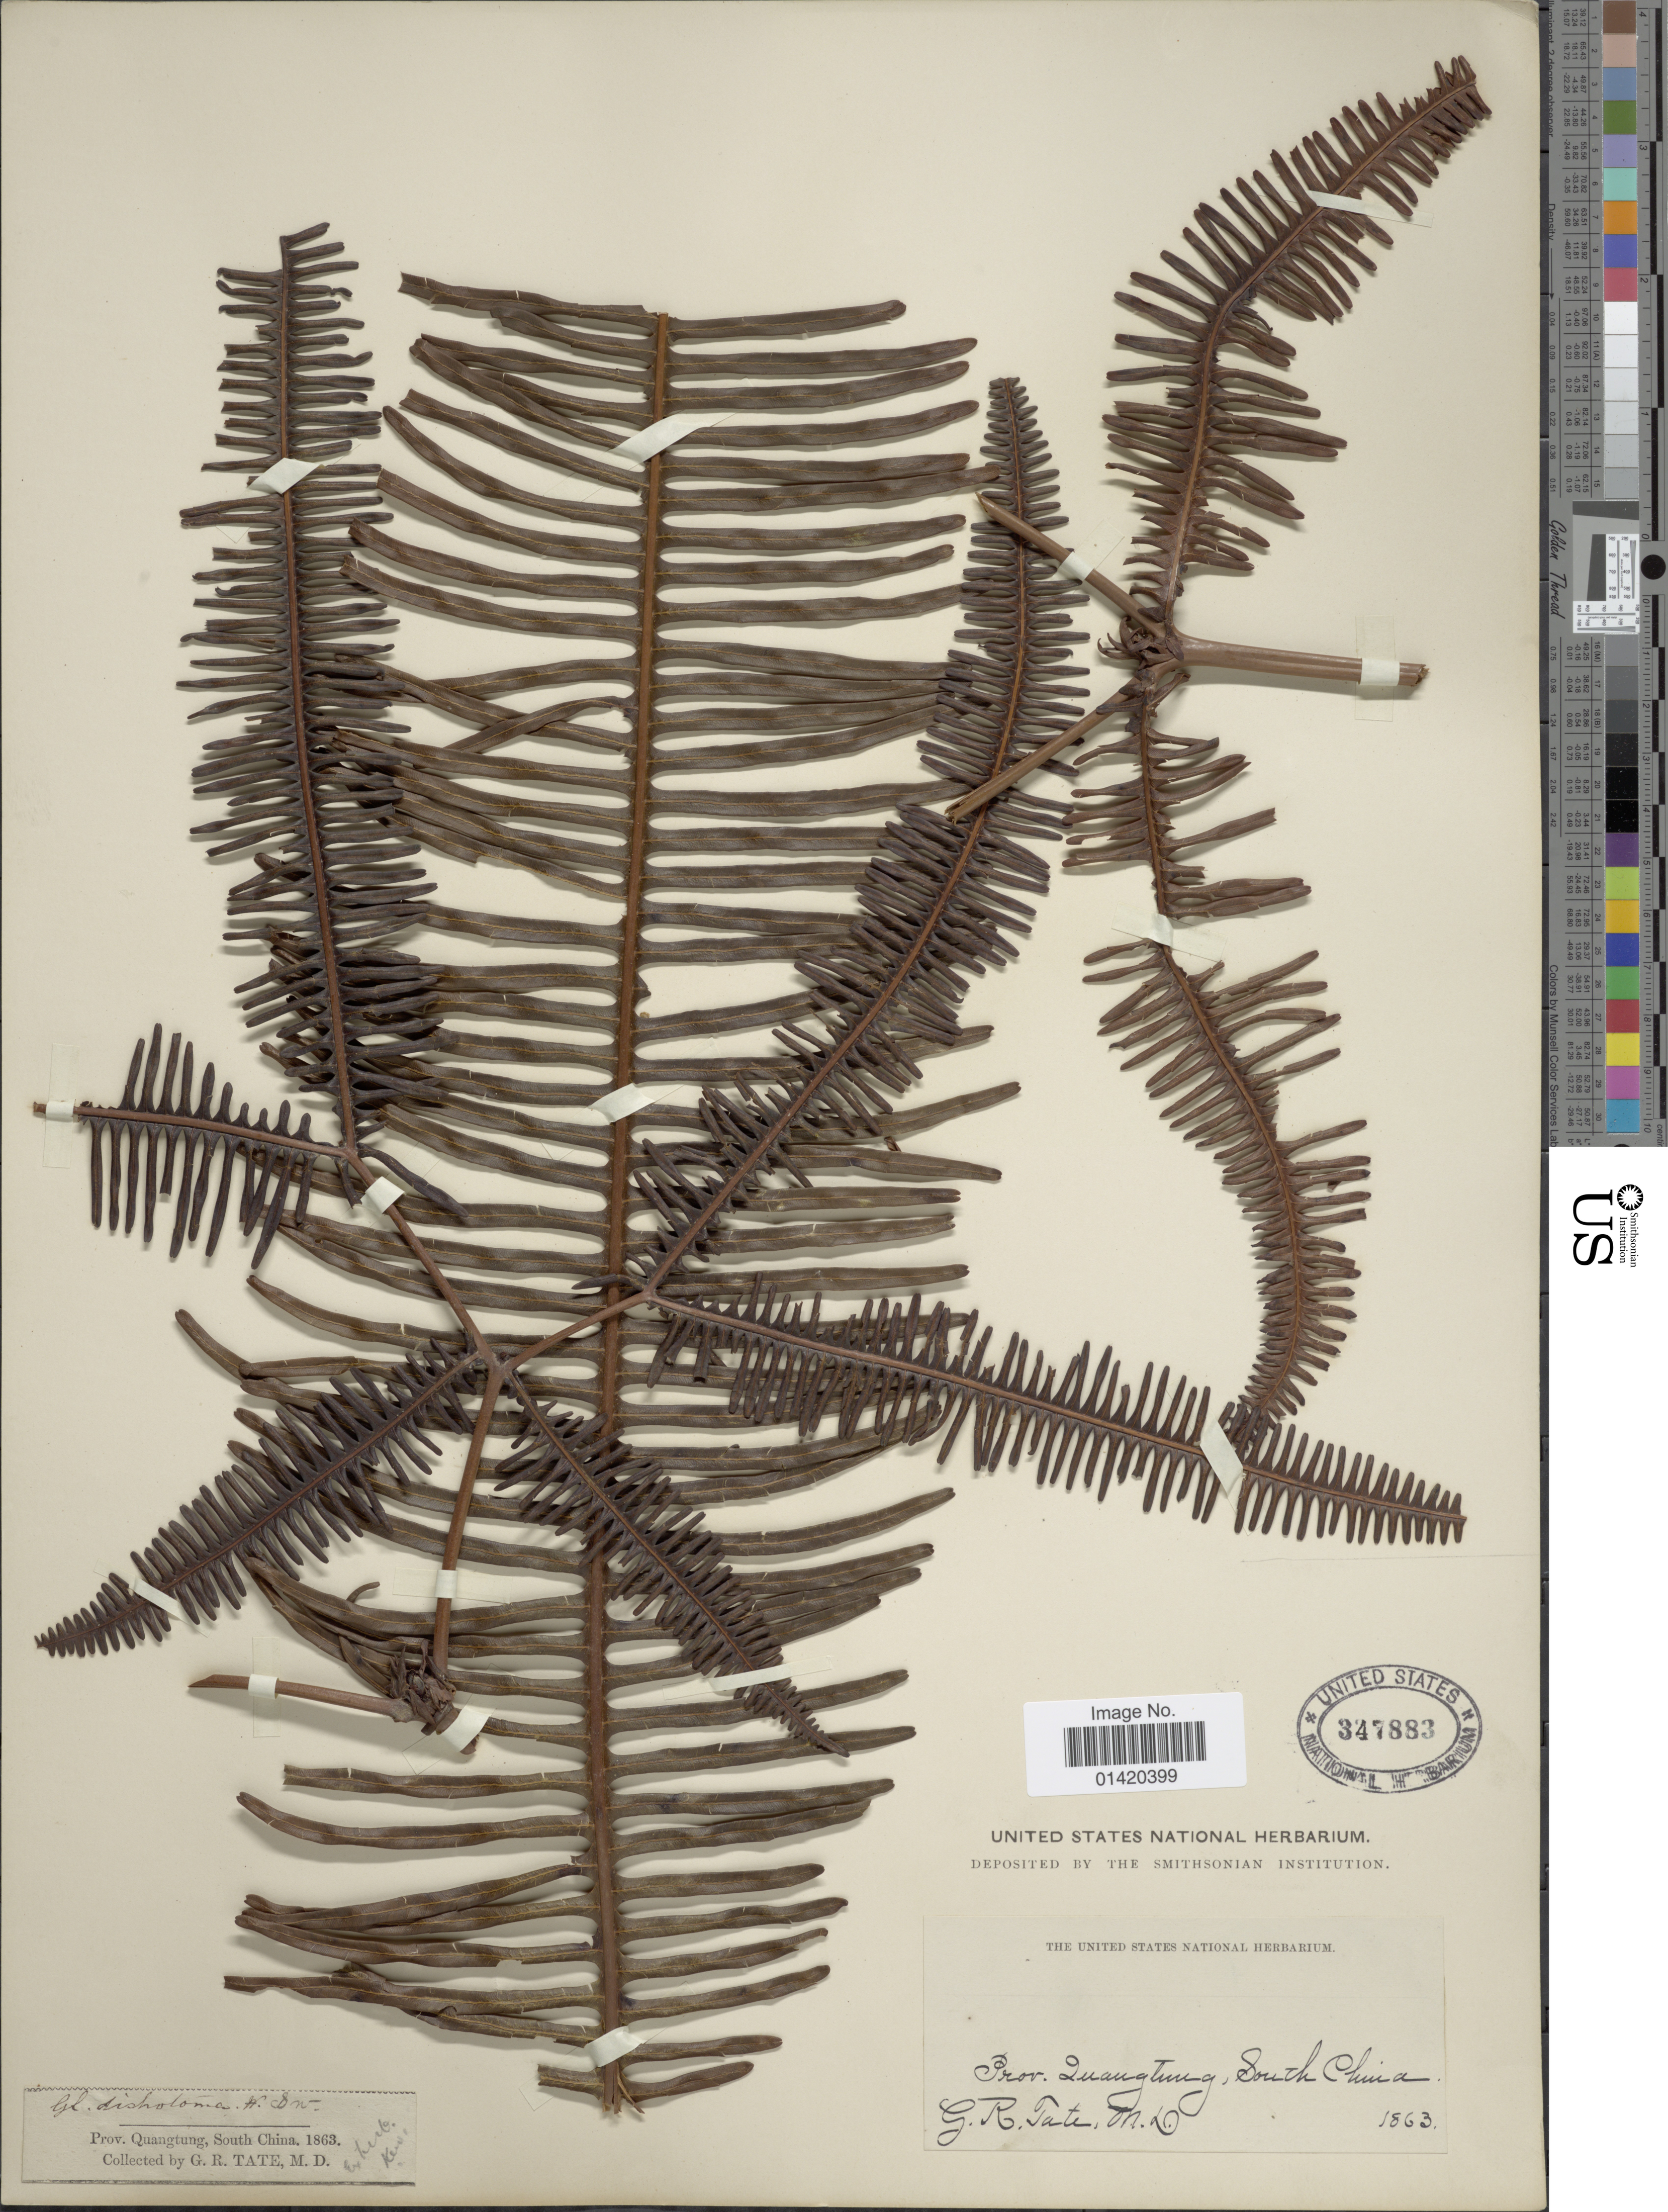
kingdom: Plantae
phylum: Tracheophyta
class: Polypodiopsida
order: Gleicheniales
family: Gleicheniaceae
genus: Dicranopteris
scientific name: Dicranopteris linearis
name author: (Burm. f.) Underw.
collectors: G. Tate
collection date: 1863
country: China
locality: Prov. Luangtung, South China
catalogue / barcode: US 347883